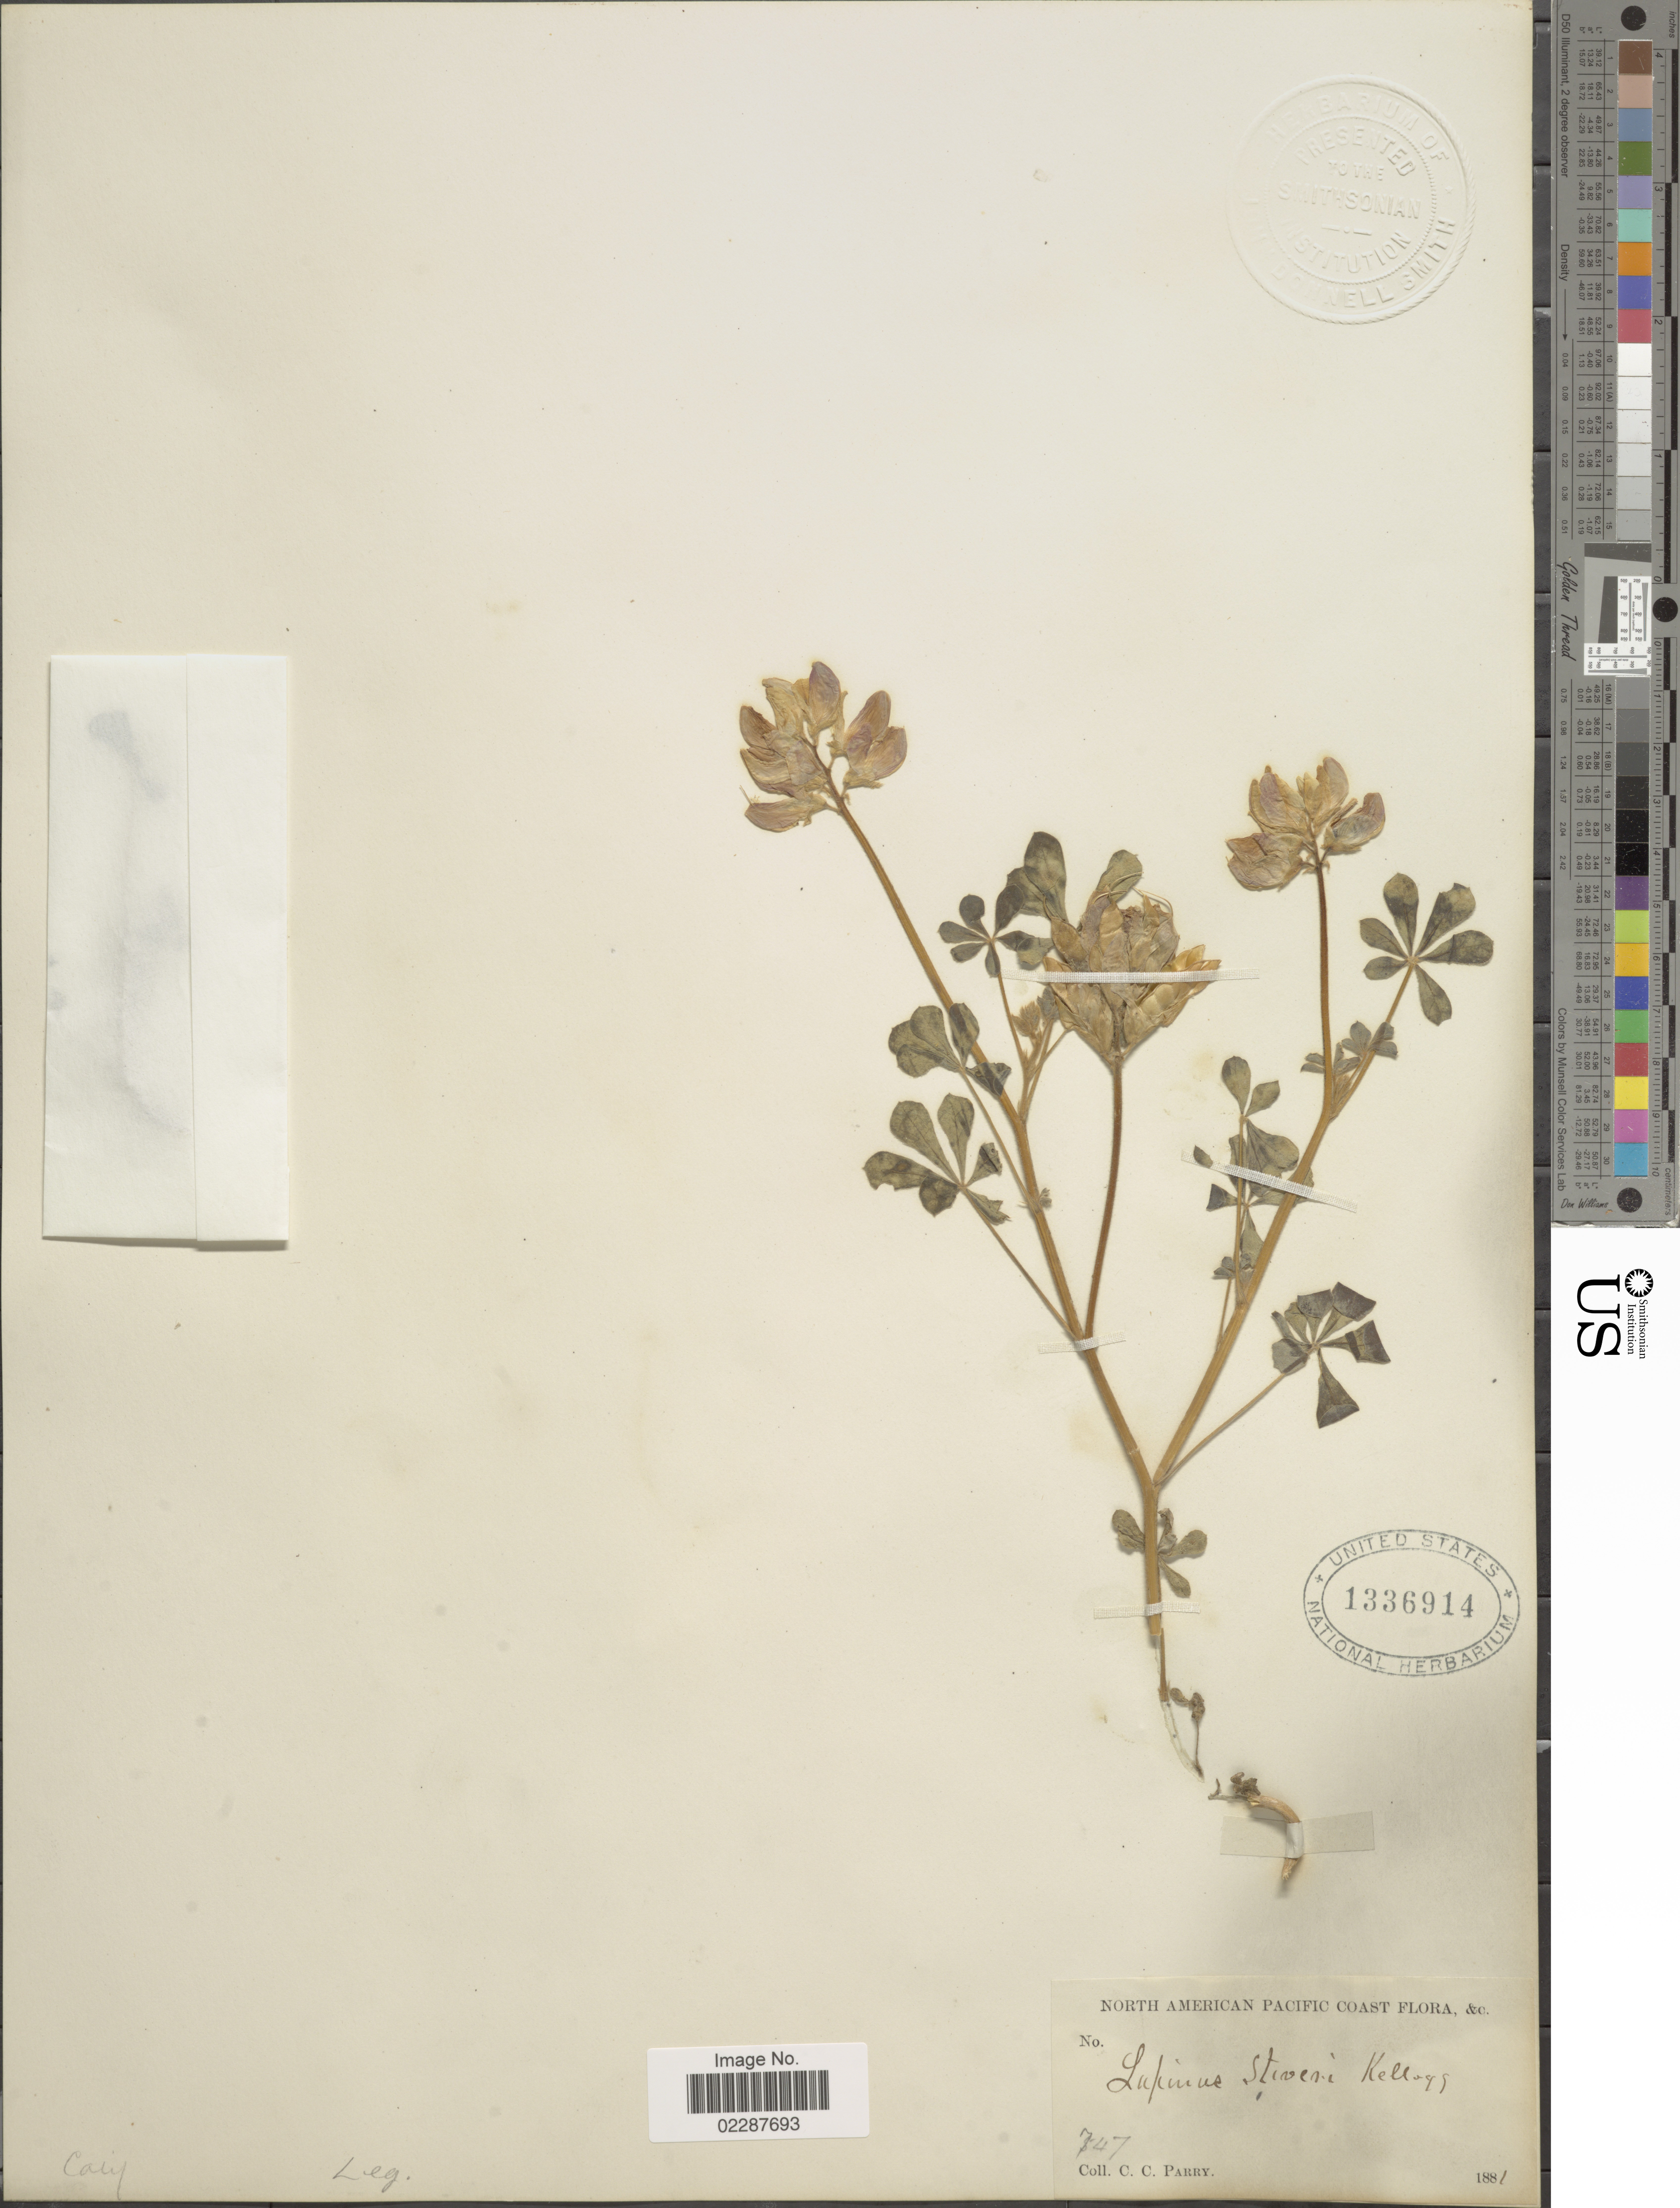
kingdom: Plantae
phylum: Tracheophyta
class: Magnoliopsida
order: Fabales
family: Fabaceae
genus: Lupinus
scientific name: Lupinus stiversii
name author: Kellogg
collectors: C. C. Parry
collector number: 747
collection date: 1881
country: United States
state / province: California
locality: North American Pacific Coast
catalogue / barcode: US 1336914